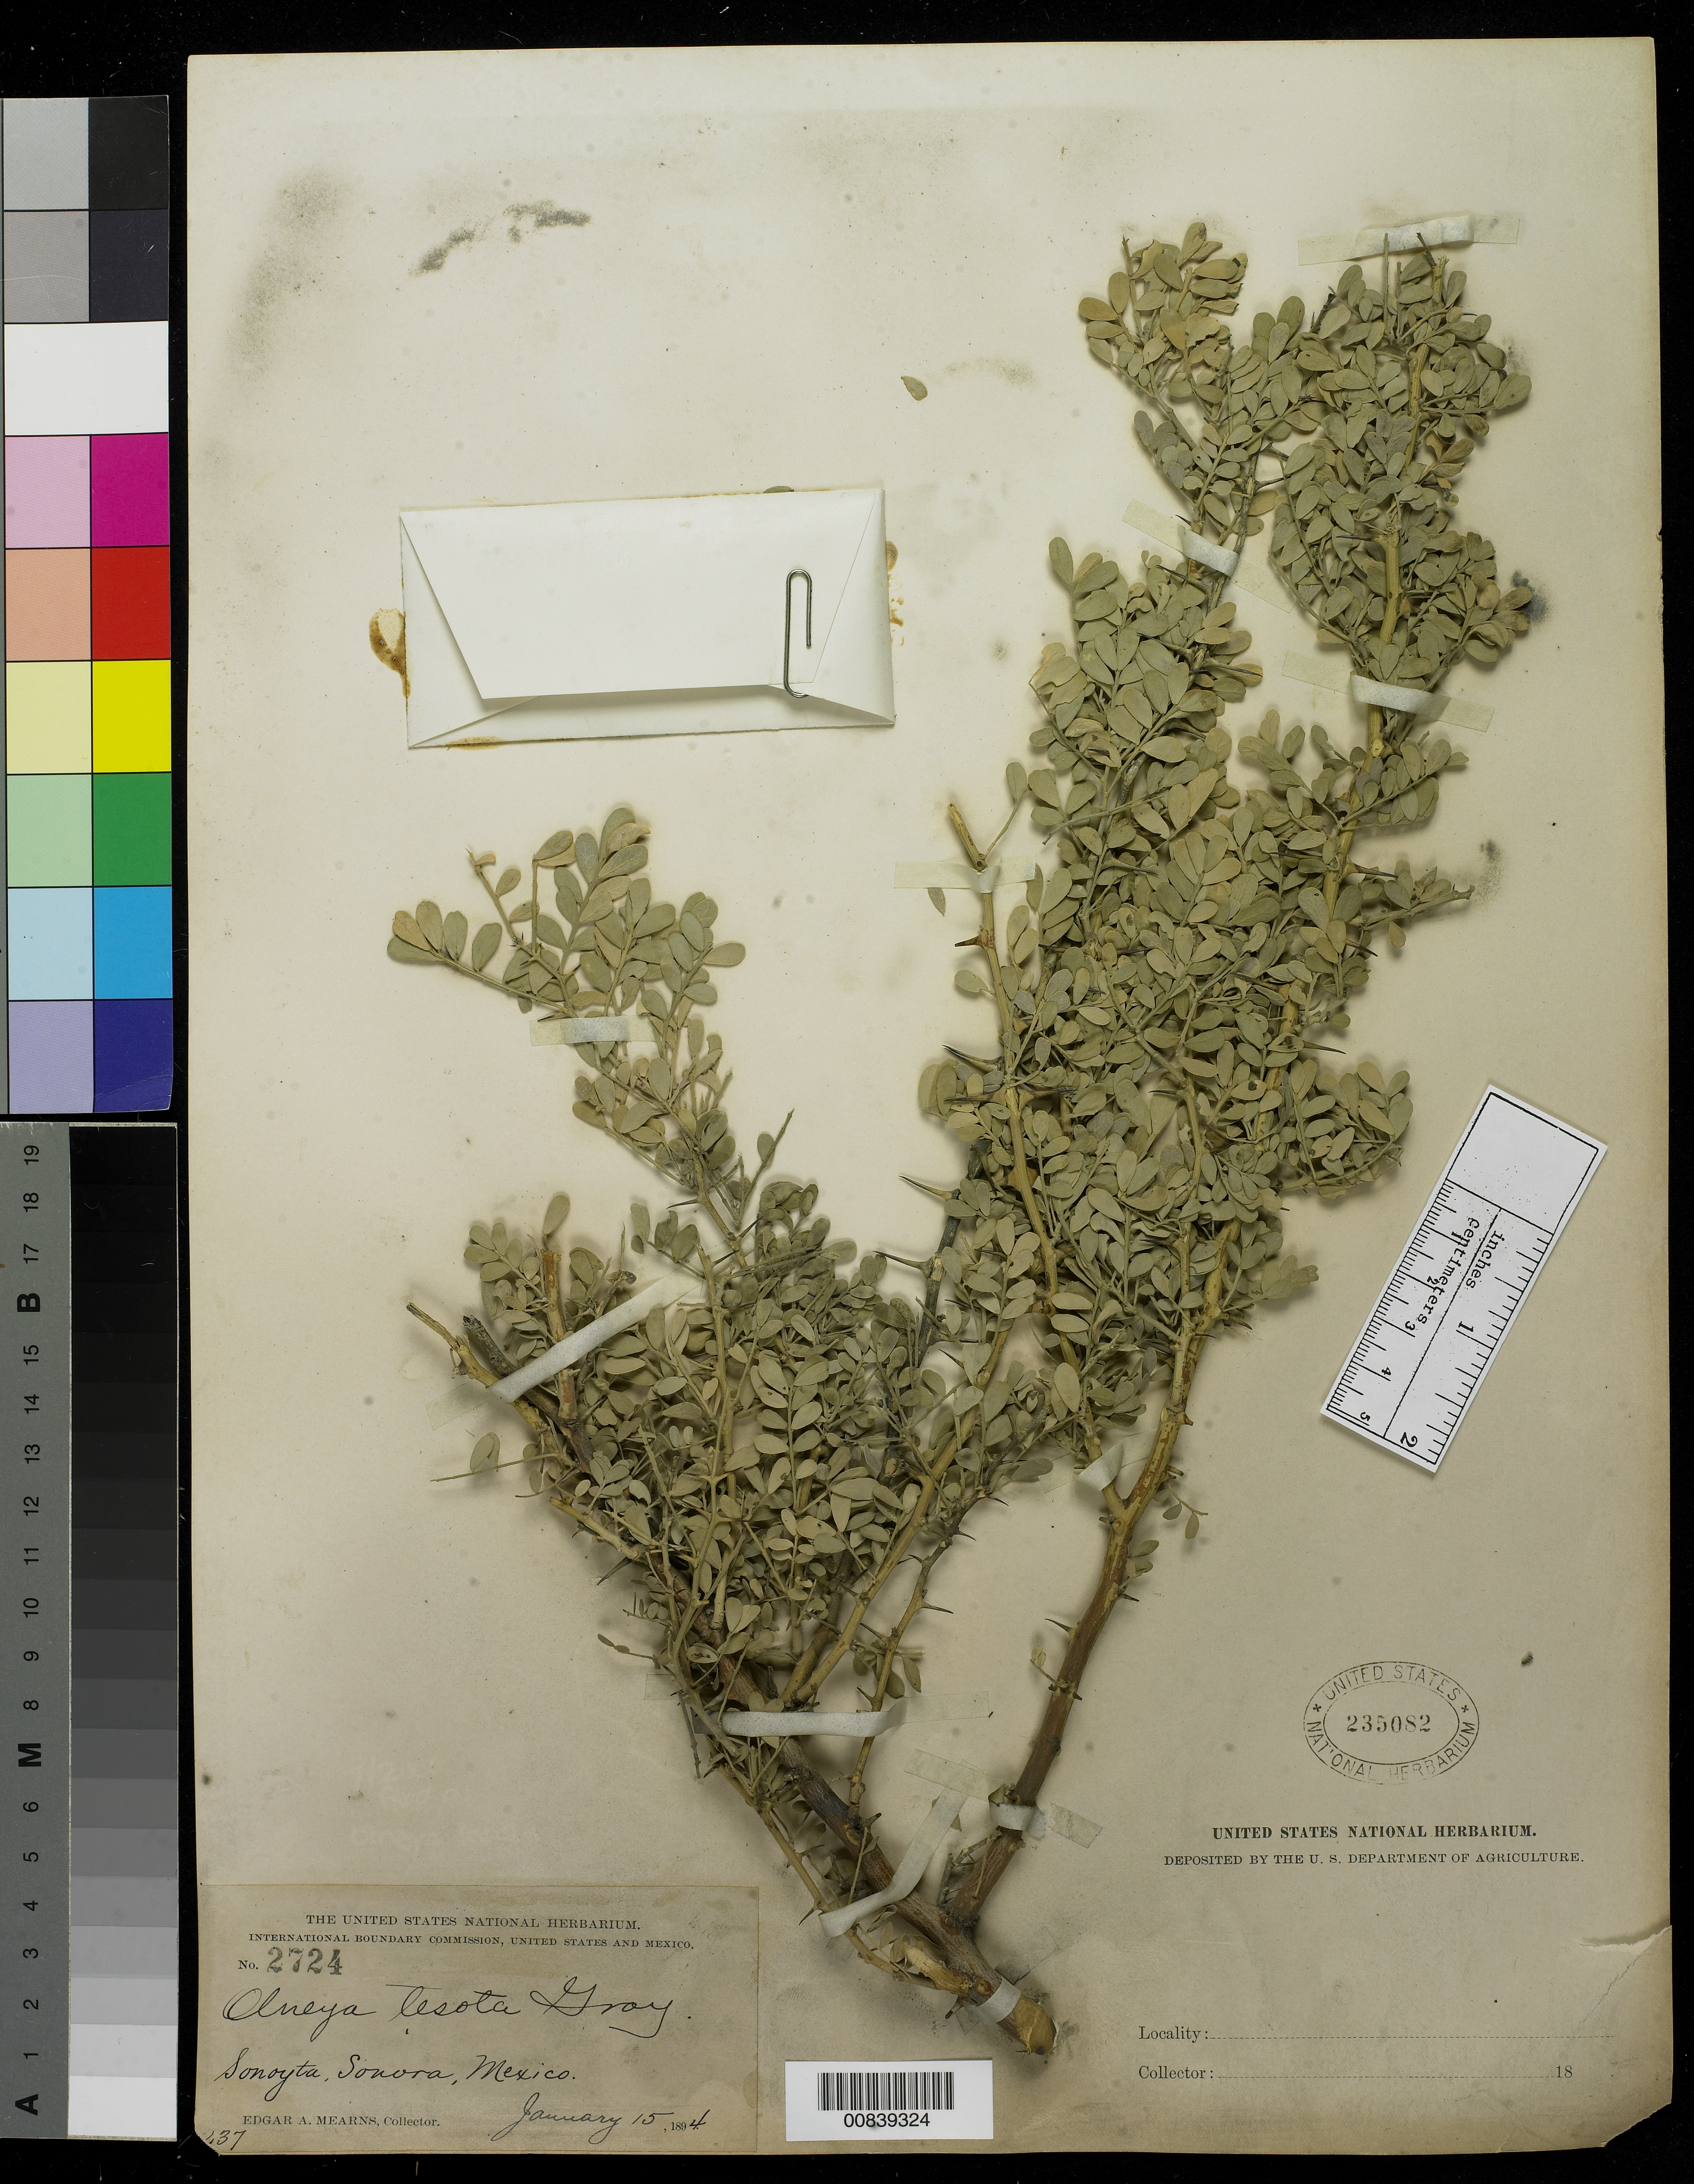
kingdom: Plantae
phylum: Tracheophyta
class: Magnoliopsida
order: Fabales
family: Fabaceae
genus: Olneya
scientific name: Olneya tesota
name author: A. Gray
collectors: E. A. Mearns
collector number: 2724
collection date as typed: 15 Jan 1894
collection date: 1894-01-15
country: Mexico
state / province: Sonora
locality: Sonoyta, Sonora.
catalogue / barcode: US 235082